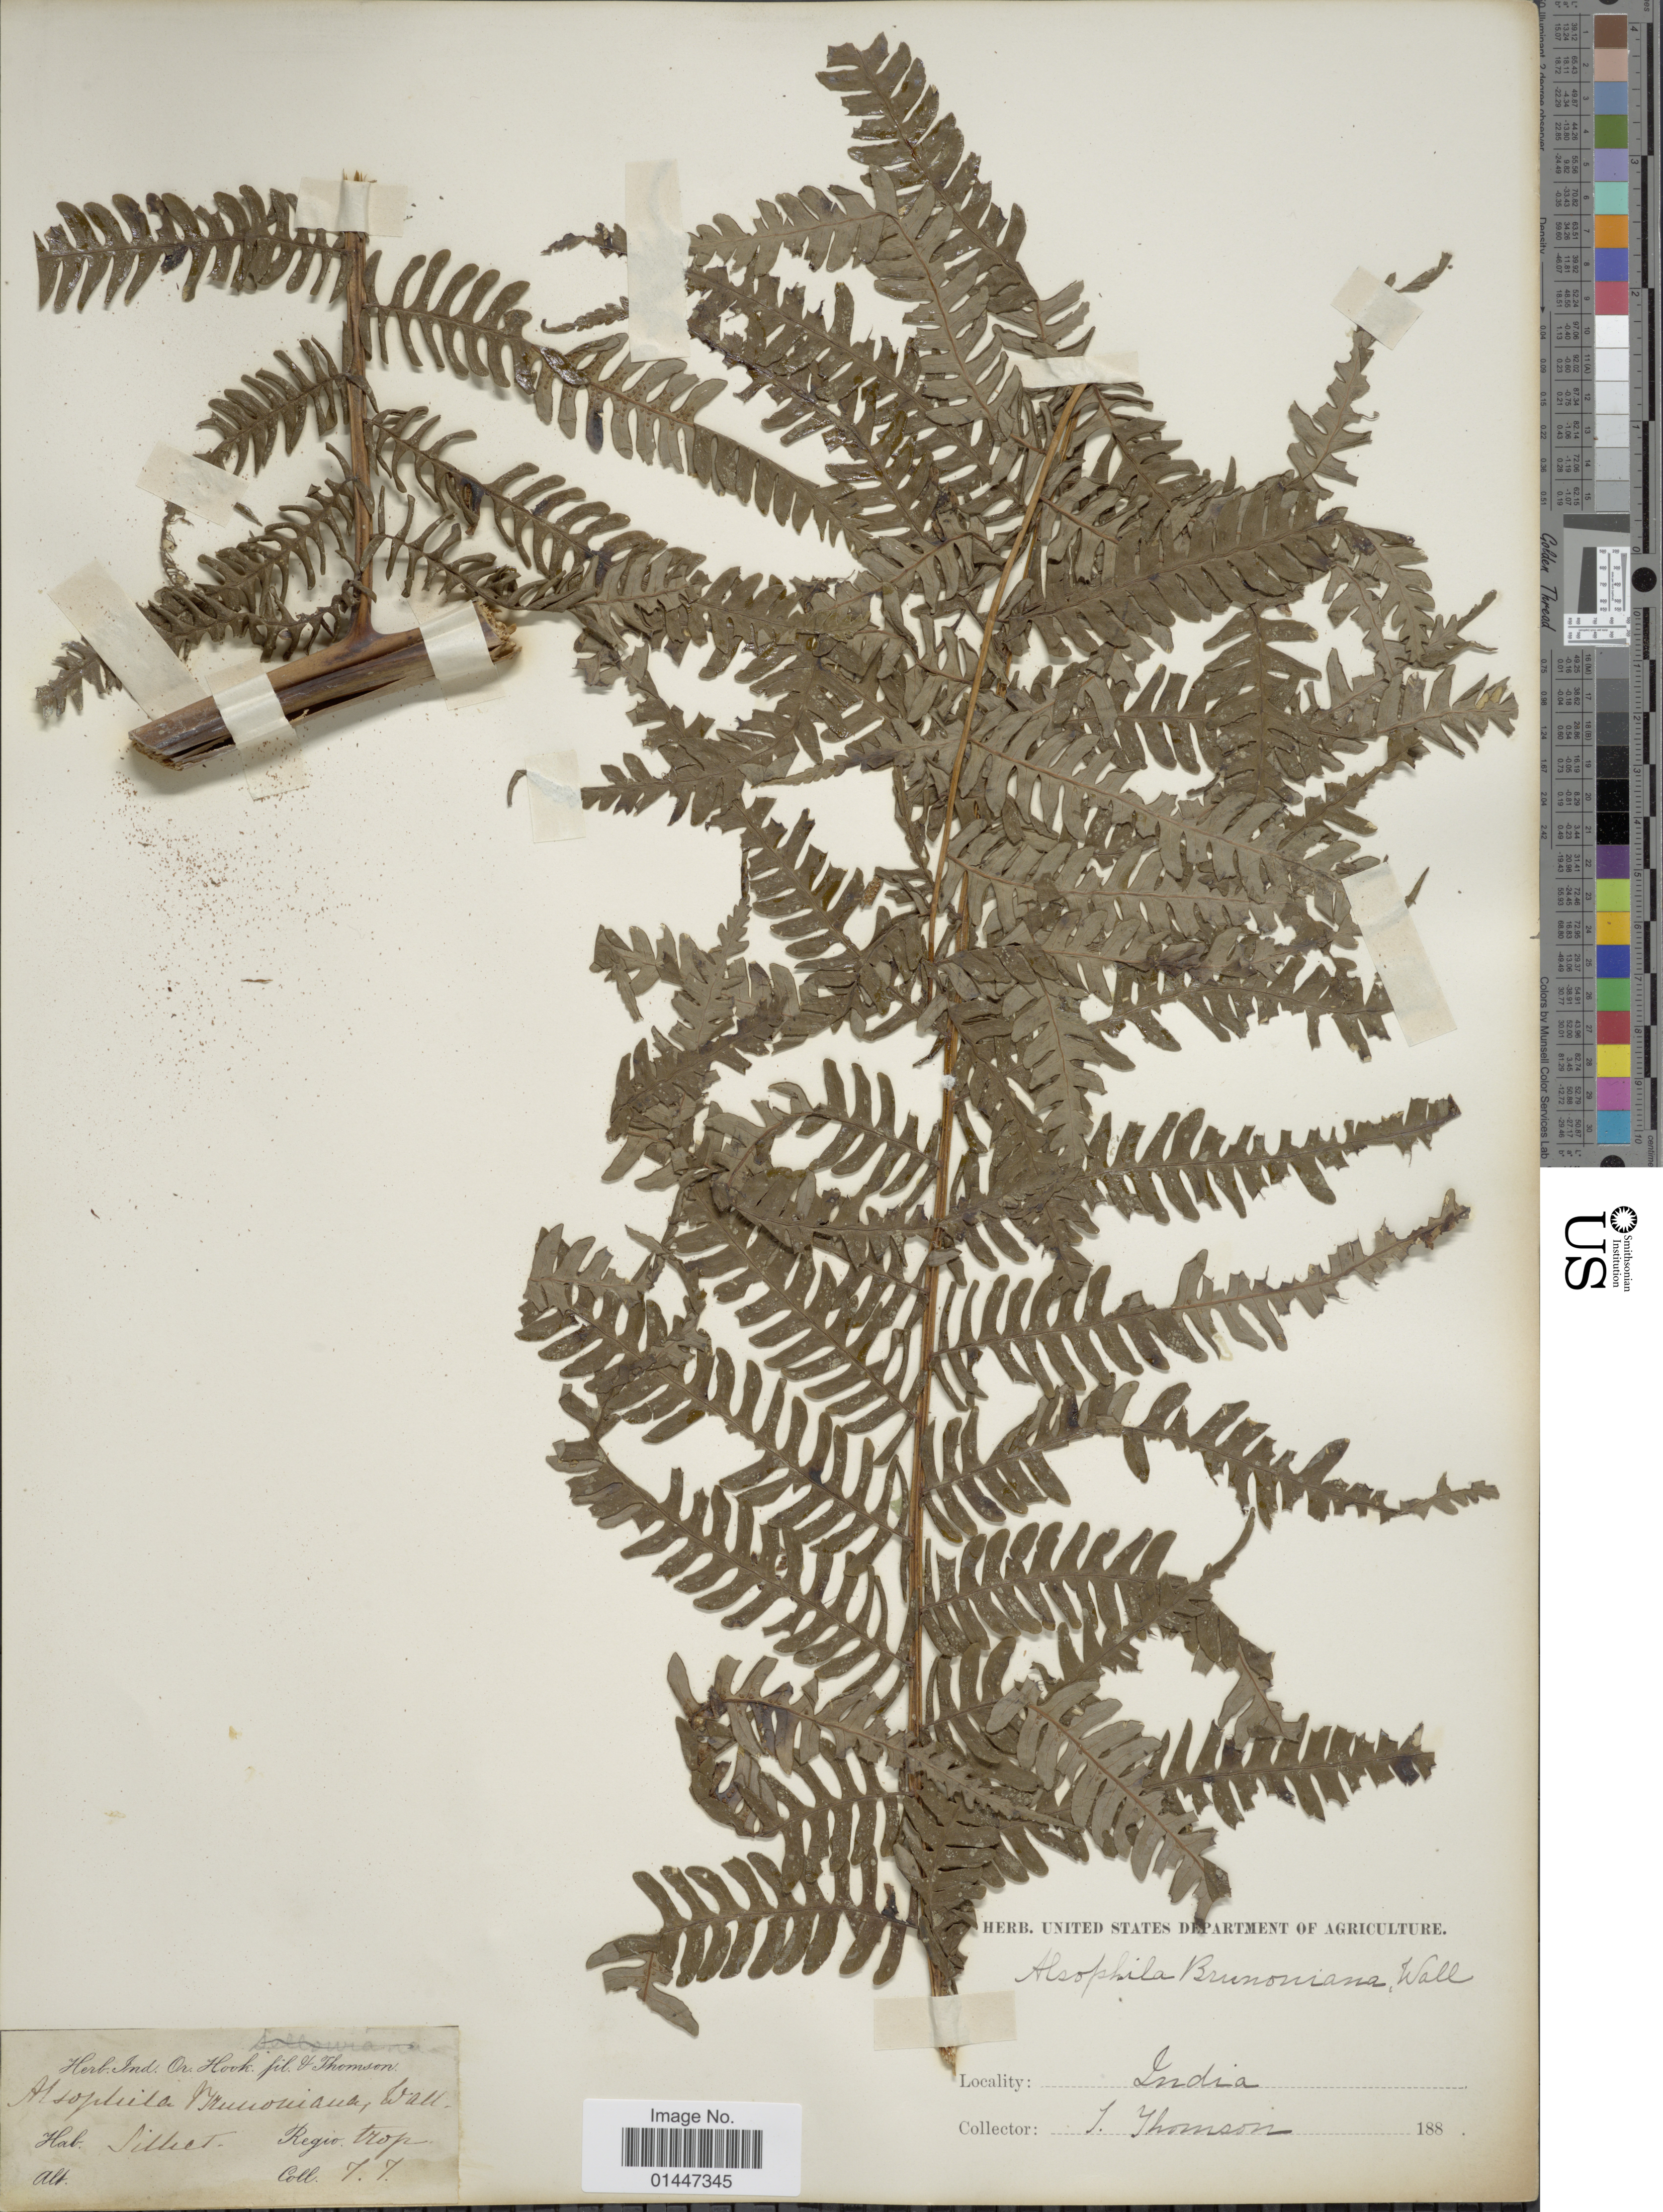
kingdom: Plantae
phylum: Tracheophyta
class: Polypodiopsida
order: Cyatheales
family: Cyatheaceae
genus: Sphaeropteris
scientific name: Sphaeropteris brunoniana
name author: (Wall. ex Hook.) R.M. Tryon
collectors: T. Thomson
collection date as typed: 188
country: Bangladesh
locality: Silhet. Regio. trop.